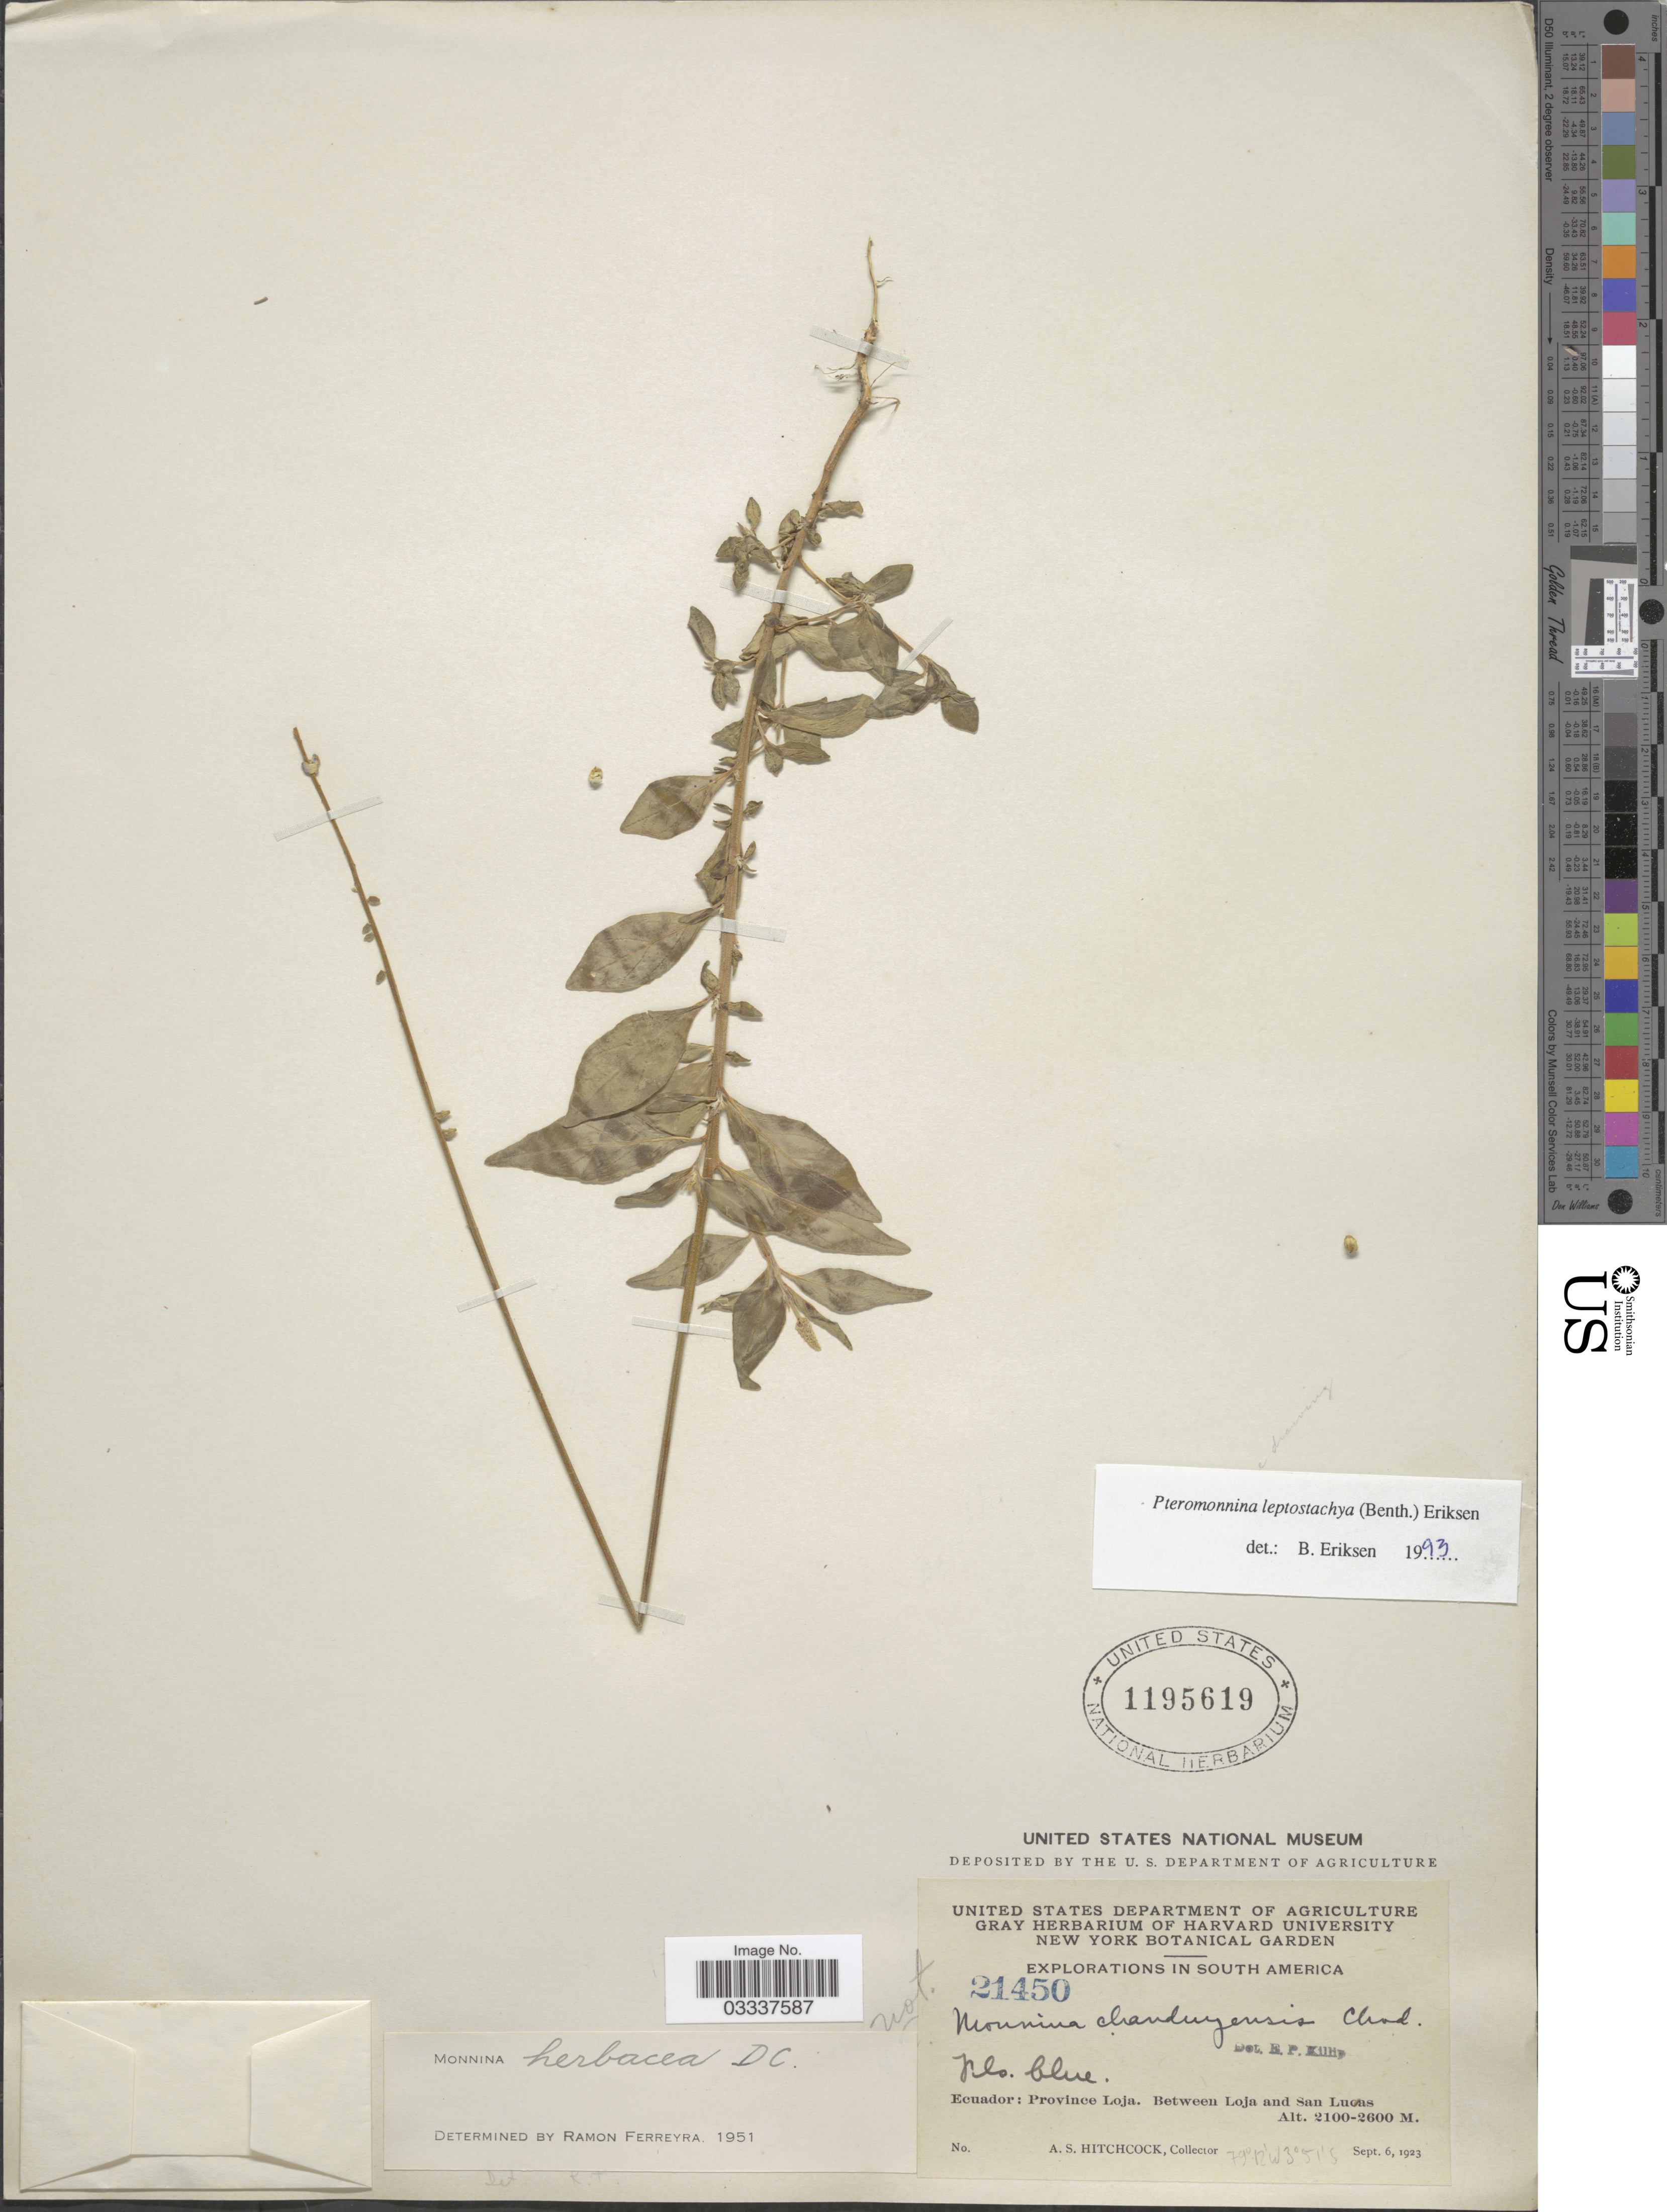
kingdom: Plantae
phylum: Tracheophyta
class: Magnoliopsida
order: Fabales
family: Polygalaceae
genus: Monnina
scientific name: Monnina leptostachya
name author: Benth.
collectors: A. S. Hitchcock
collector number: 21450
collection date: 1923-09-06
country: Ecuador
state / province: Loja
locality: Between Loja and San Lucas.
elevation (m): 2100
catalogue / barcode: US 1195619